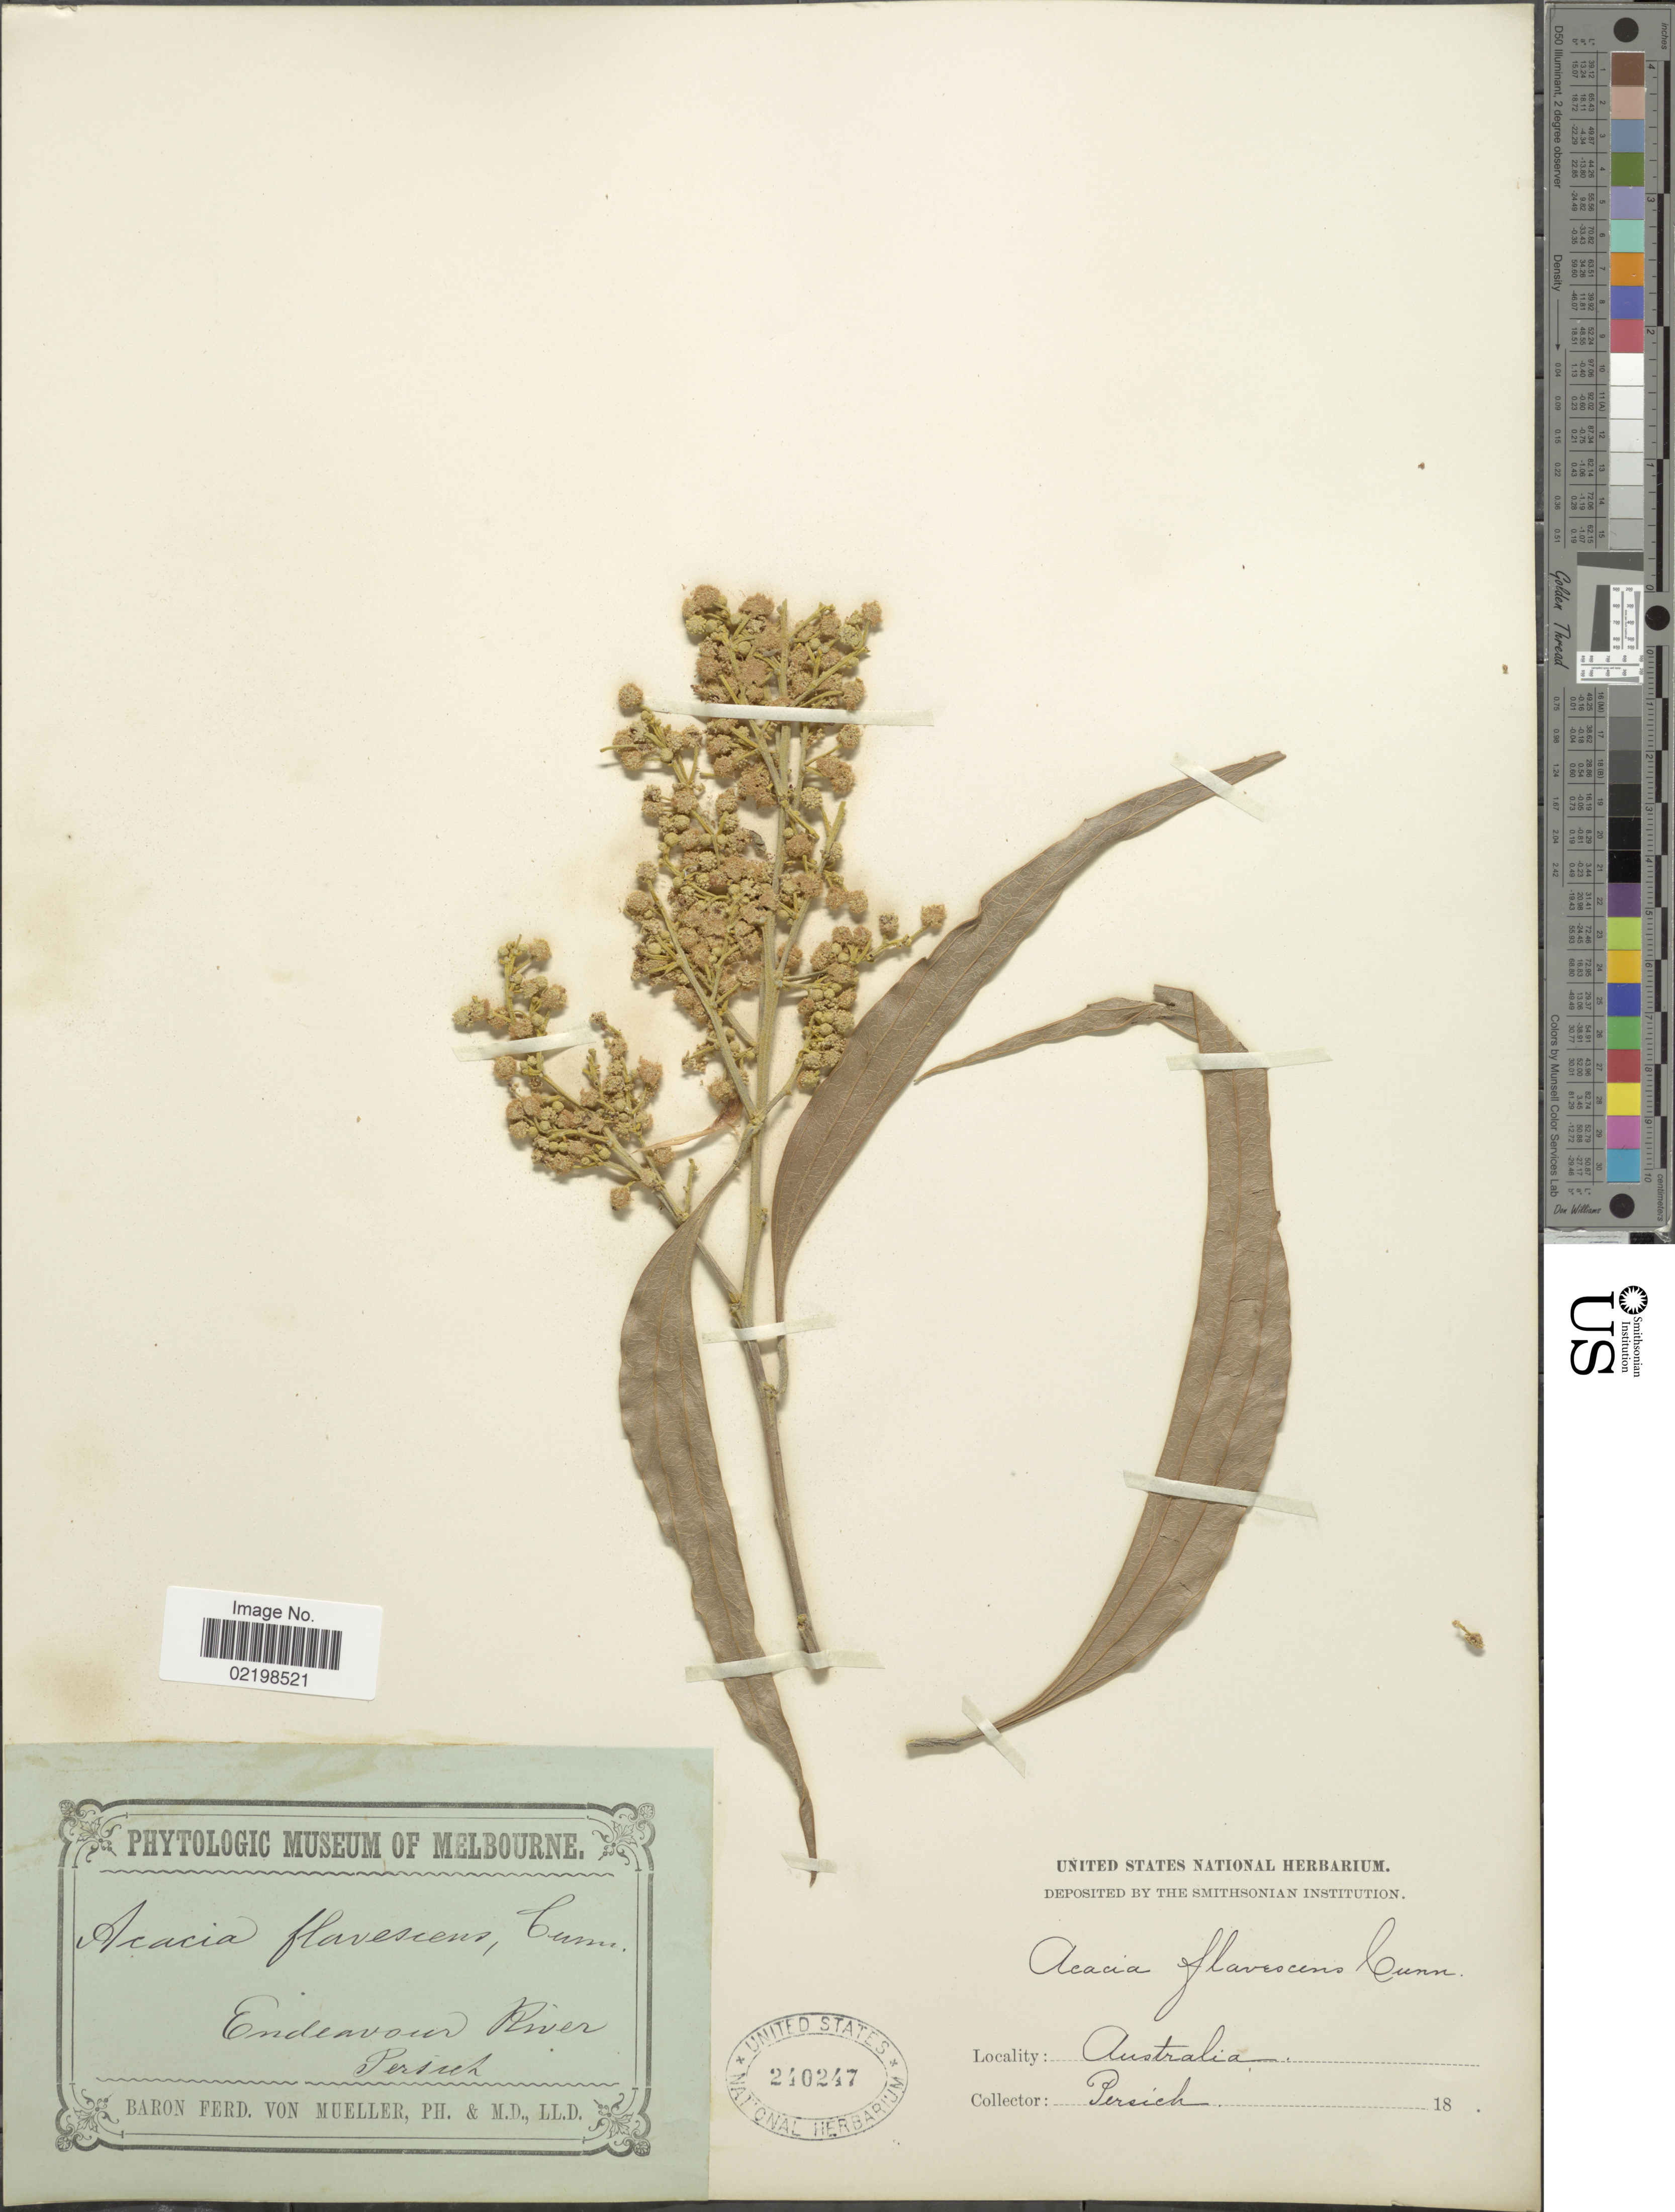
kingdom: Plantae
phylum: Tracheophyta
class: Magnoliopsida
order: Fabales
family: Fabaceae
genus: Acacia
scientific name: Acacia flavescens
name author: A. Cunn. ex Benth.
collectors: Persich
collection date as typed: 18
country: Australia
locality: Endeavour River.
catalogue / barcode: US 240247